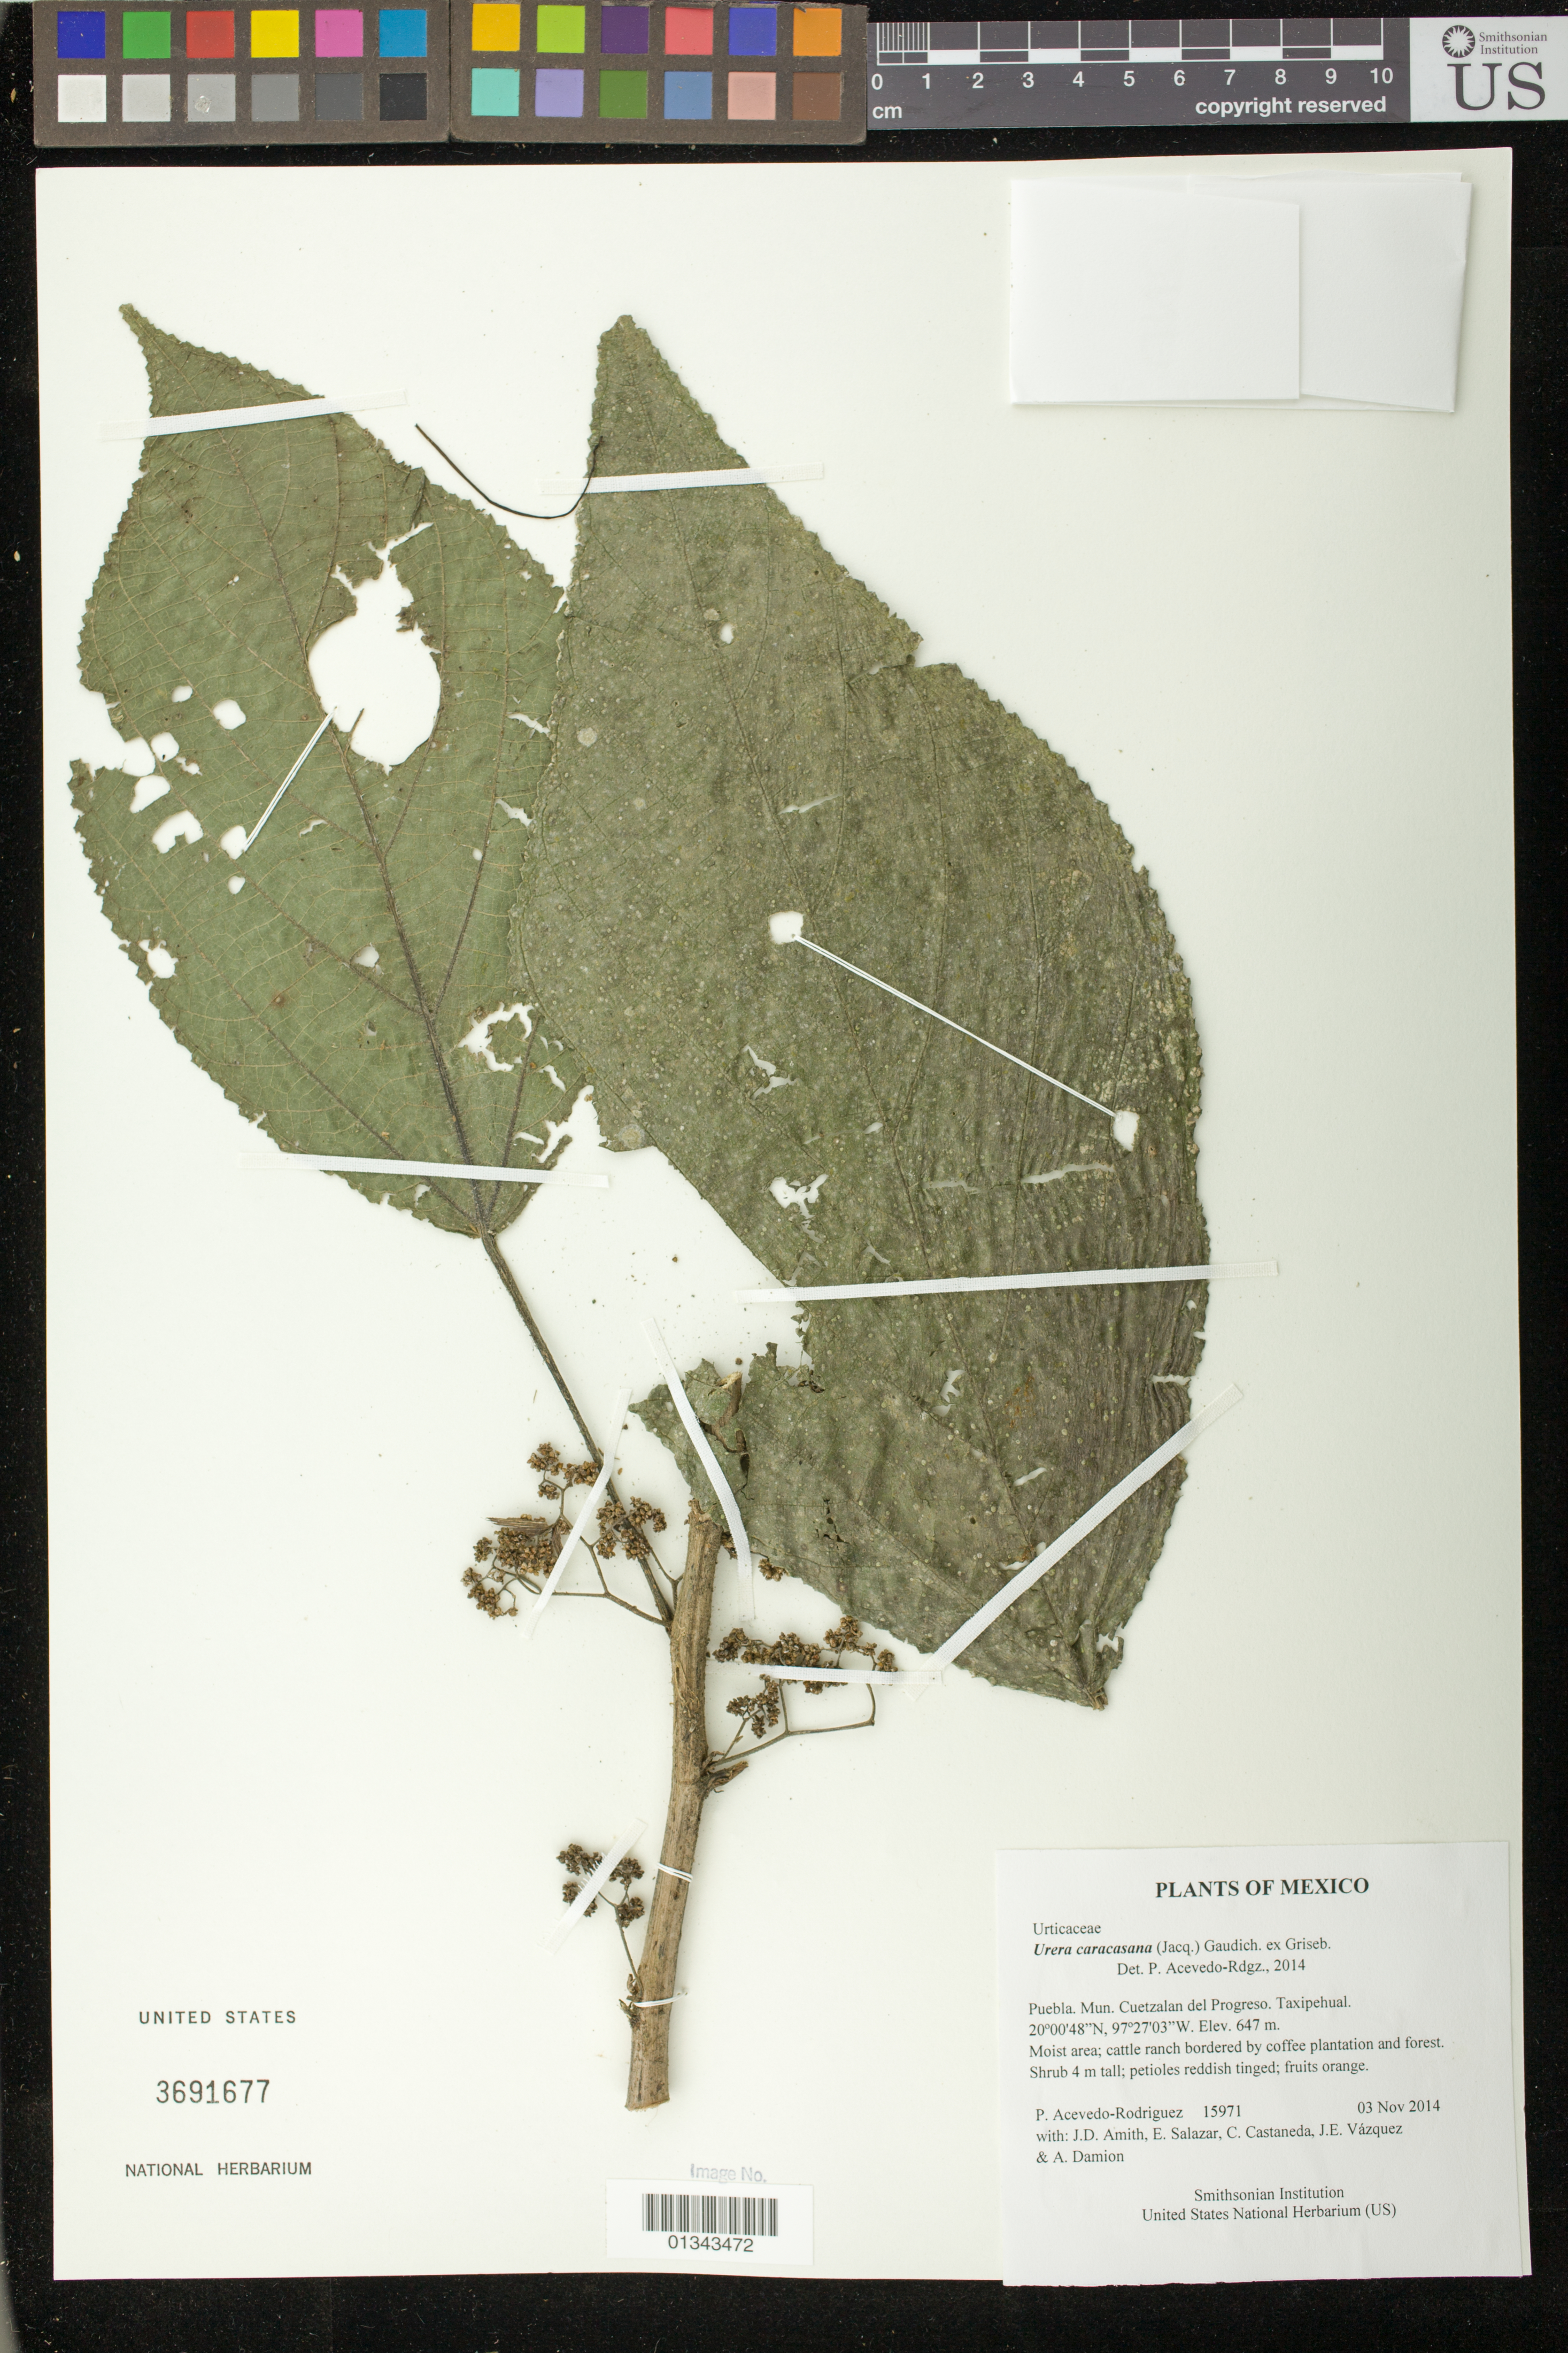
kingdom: Plantae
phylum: Tracheophyta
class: Magnoliopsida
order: Rosales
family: Urticaceae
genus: Urera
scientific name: Urera caracasana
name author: (Jacq.) Gaudich. ex Griseb.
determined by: Acevedo-Rodríguez, P., (BOT), Smithsonian Institution - National Museum of Natural History (UNITED STATES)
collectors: P. Acevedo-Rodr., J. D. Amith, E. Salazar, C. Castaneda, J. E. Vázquez & A. Damion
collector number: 15971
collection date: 2014-11-03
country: Mexico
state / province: Puebla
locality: Mun. Cuetzalan del Progreso. Taxipehual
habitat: Moist area; cattle ranch bordered with coffee plant. and forest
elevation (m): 647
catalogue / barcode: US 3691677